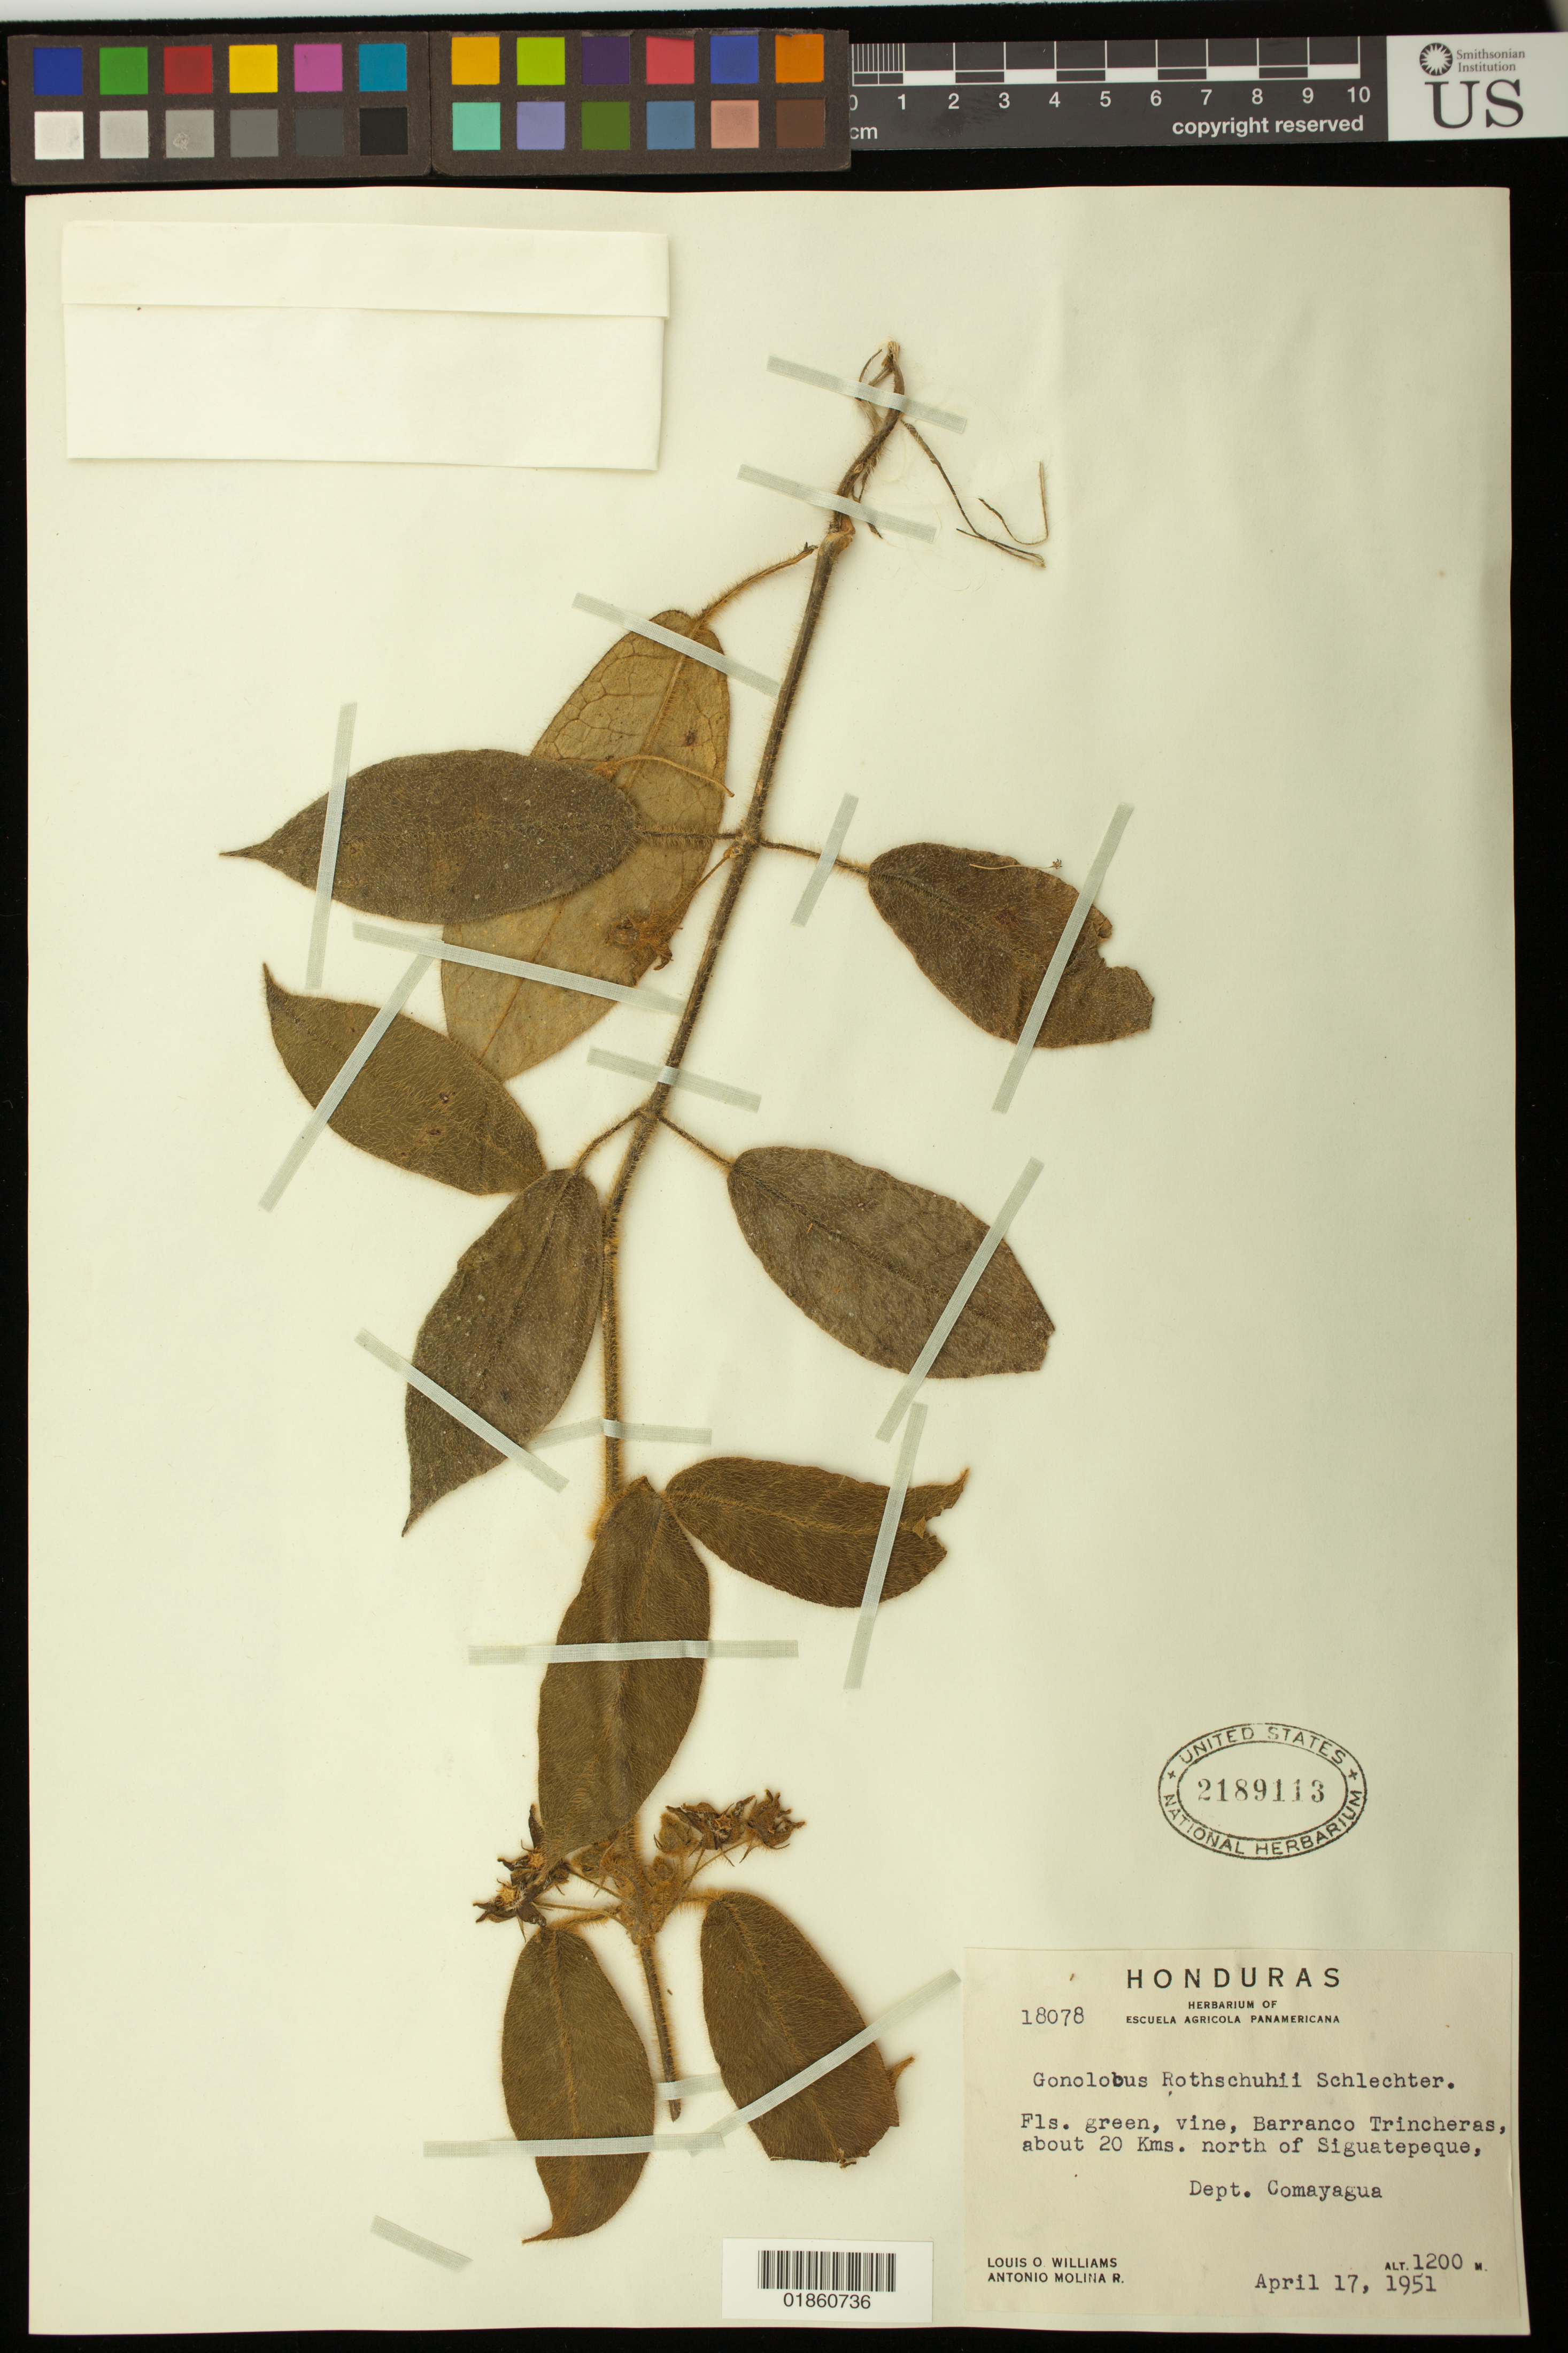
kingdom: Plantae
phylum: Tracheophyta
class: Magnoliopsida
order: Gentianales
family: Apocynaceae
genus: Gonolobus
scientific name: Gonolobus rothschuhii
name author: Schltr.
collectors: L. O. Williams & A. Molina R.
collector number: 18078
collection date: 1951-04-17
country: Honduras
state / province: Comayagua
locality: Barranco Trincheras, about 20 kms. north of Siguatepeque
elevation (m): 1200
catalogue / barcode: US 2189113